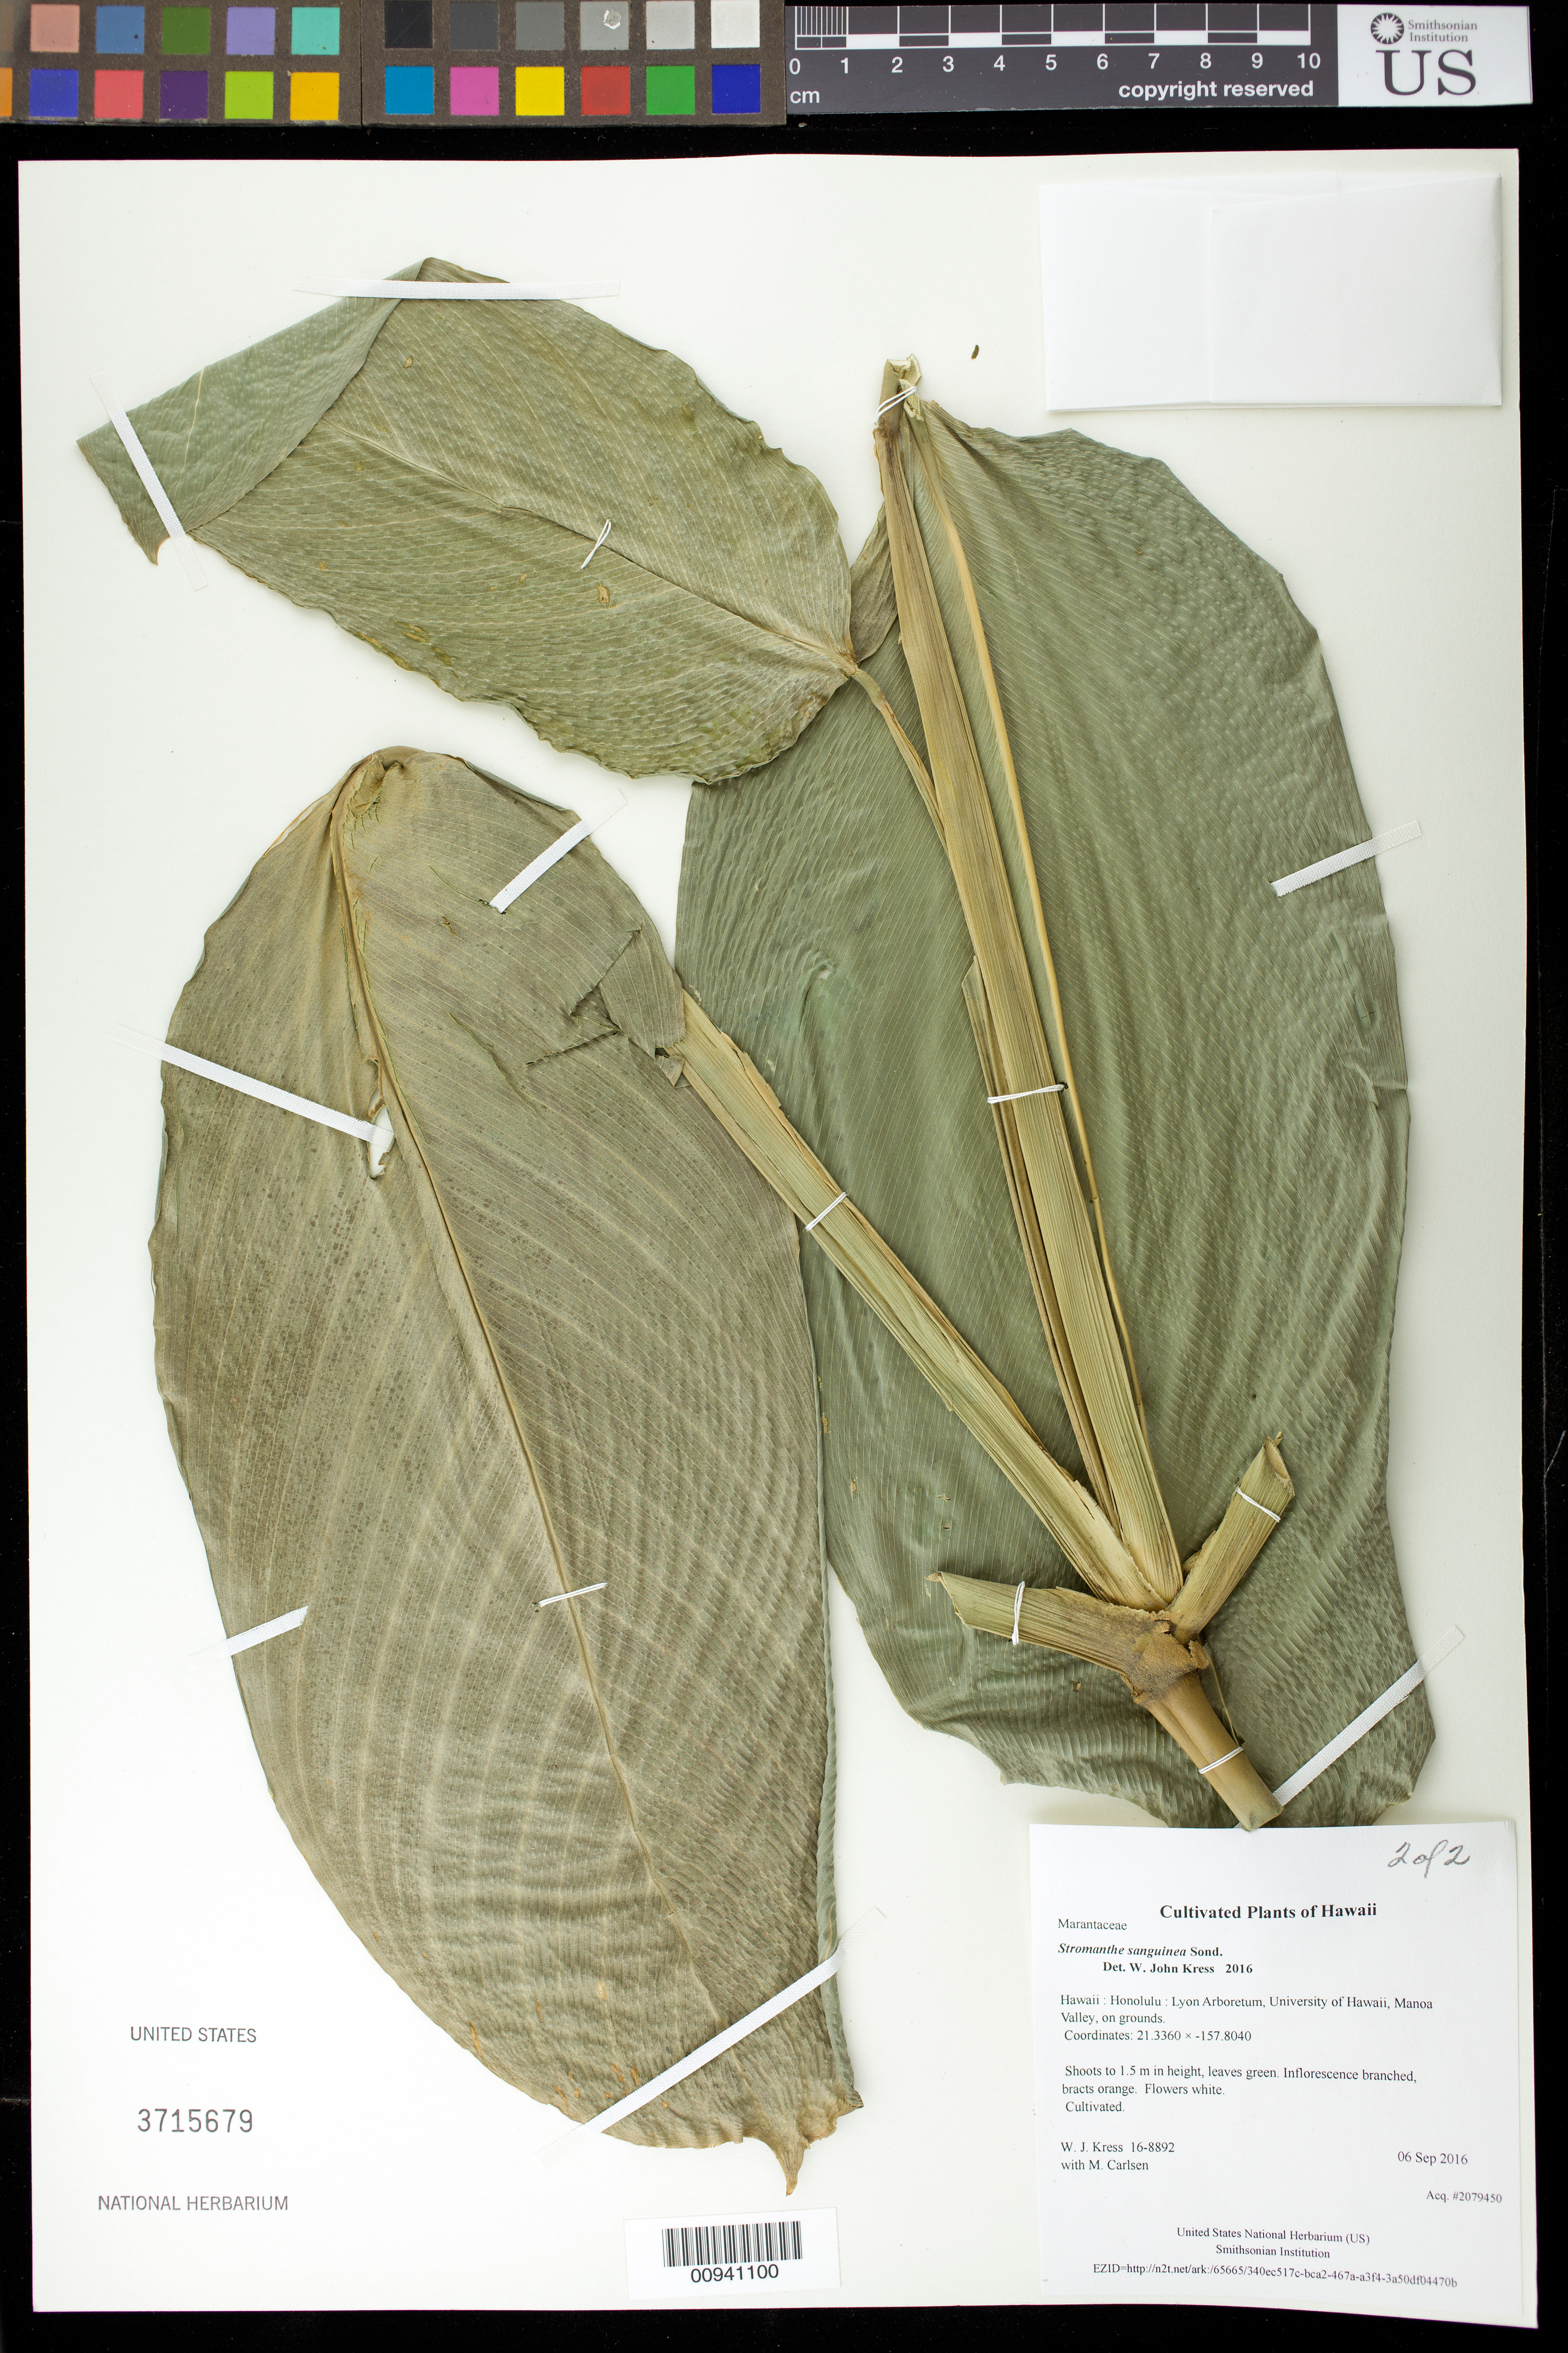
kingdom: Plantae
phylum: Tracheophyta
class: Liliopsida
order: Zingiberales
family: Marantaceae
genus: Stromanthe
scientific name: Stromanthe sanguinea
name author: Sond.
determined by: Kress, W. J., (US), Smithsonian Institution - National Museum of Natural History (UNITED STATES)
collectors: W. J. Kress & M. M. Carlsen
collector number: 16-8892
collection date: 2016-09-06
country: United States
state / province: Hawaii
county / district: Honolulu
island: Oahu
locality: Lyon Arboretum, University of Hawaii, Manoa Valley, on grounds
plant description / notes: Frozen tissue stored in Biorepository at AG5NN59; dried tissue stored at AG5NN60.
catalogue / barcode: US 3715679